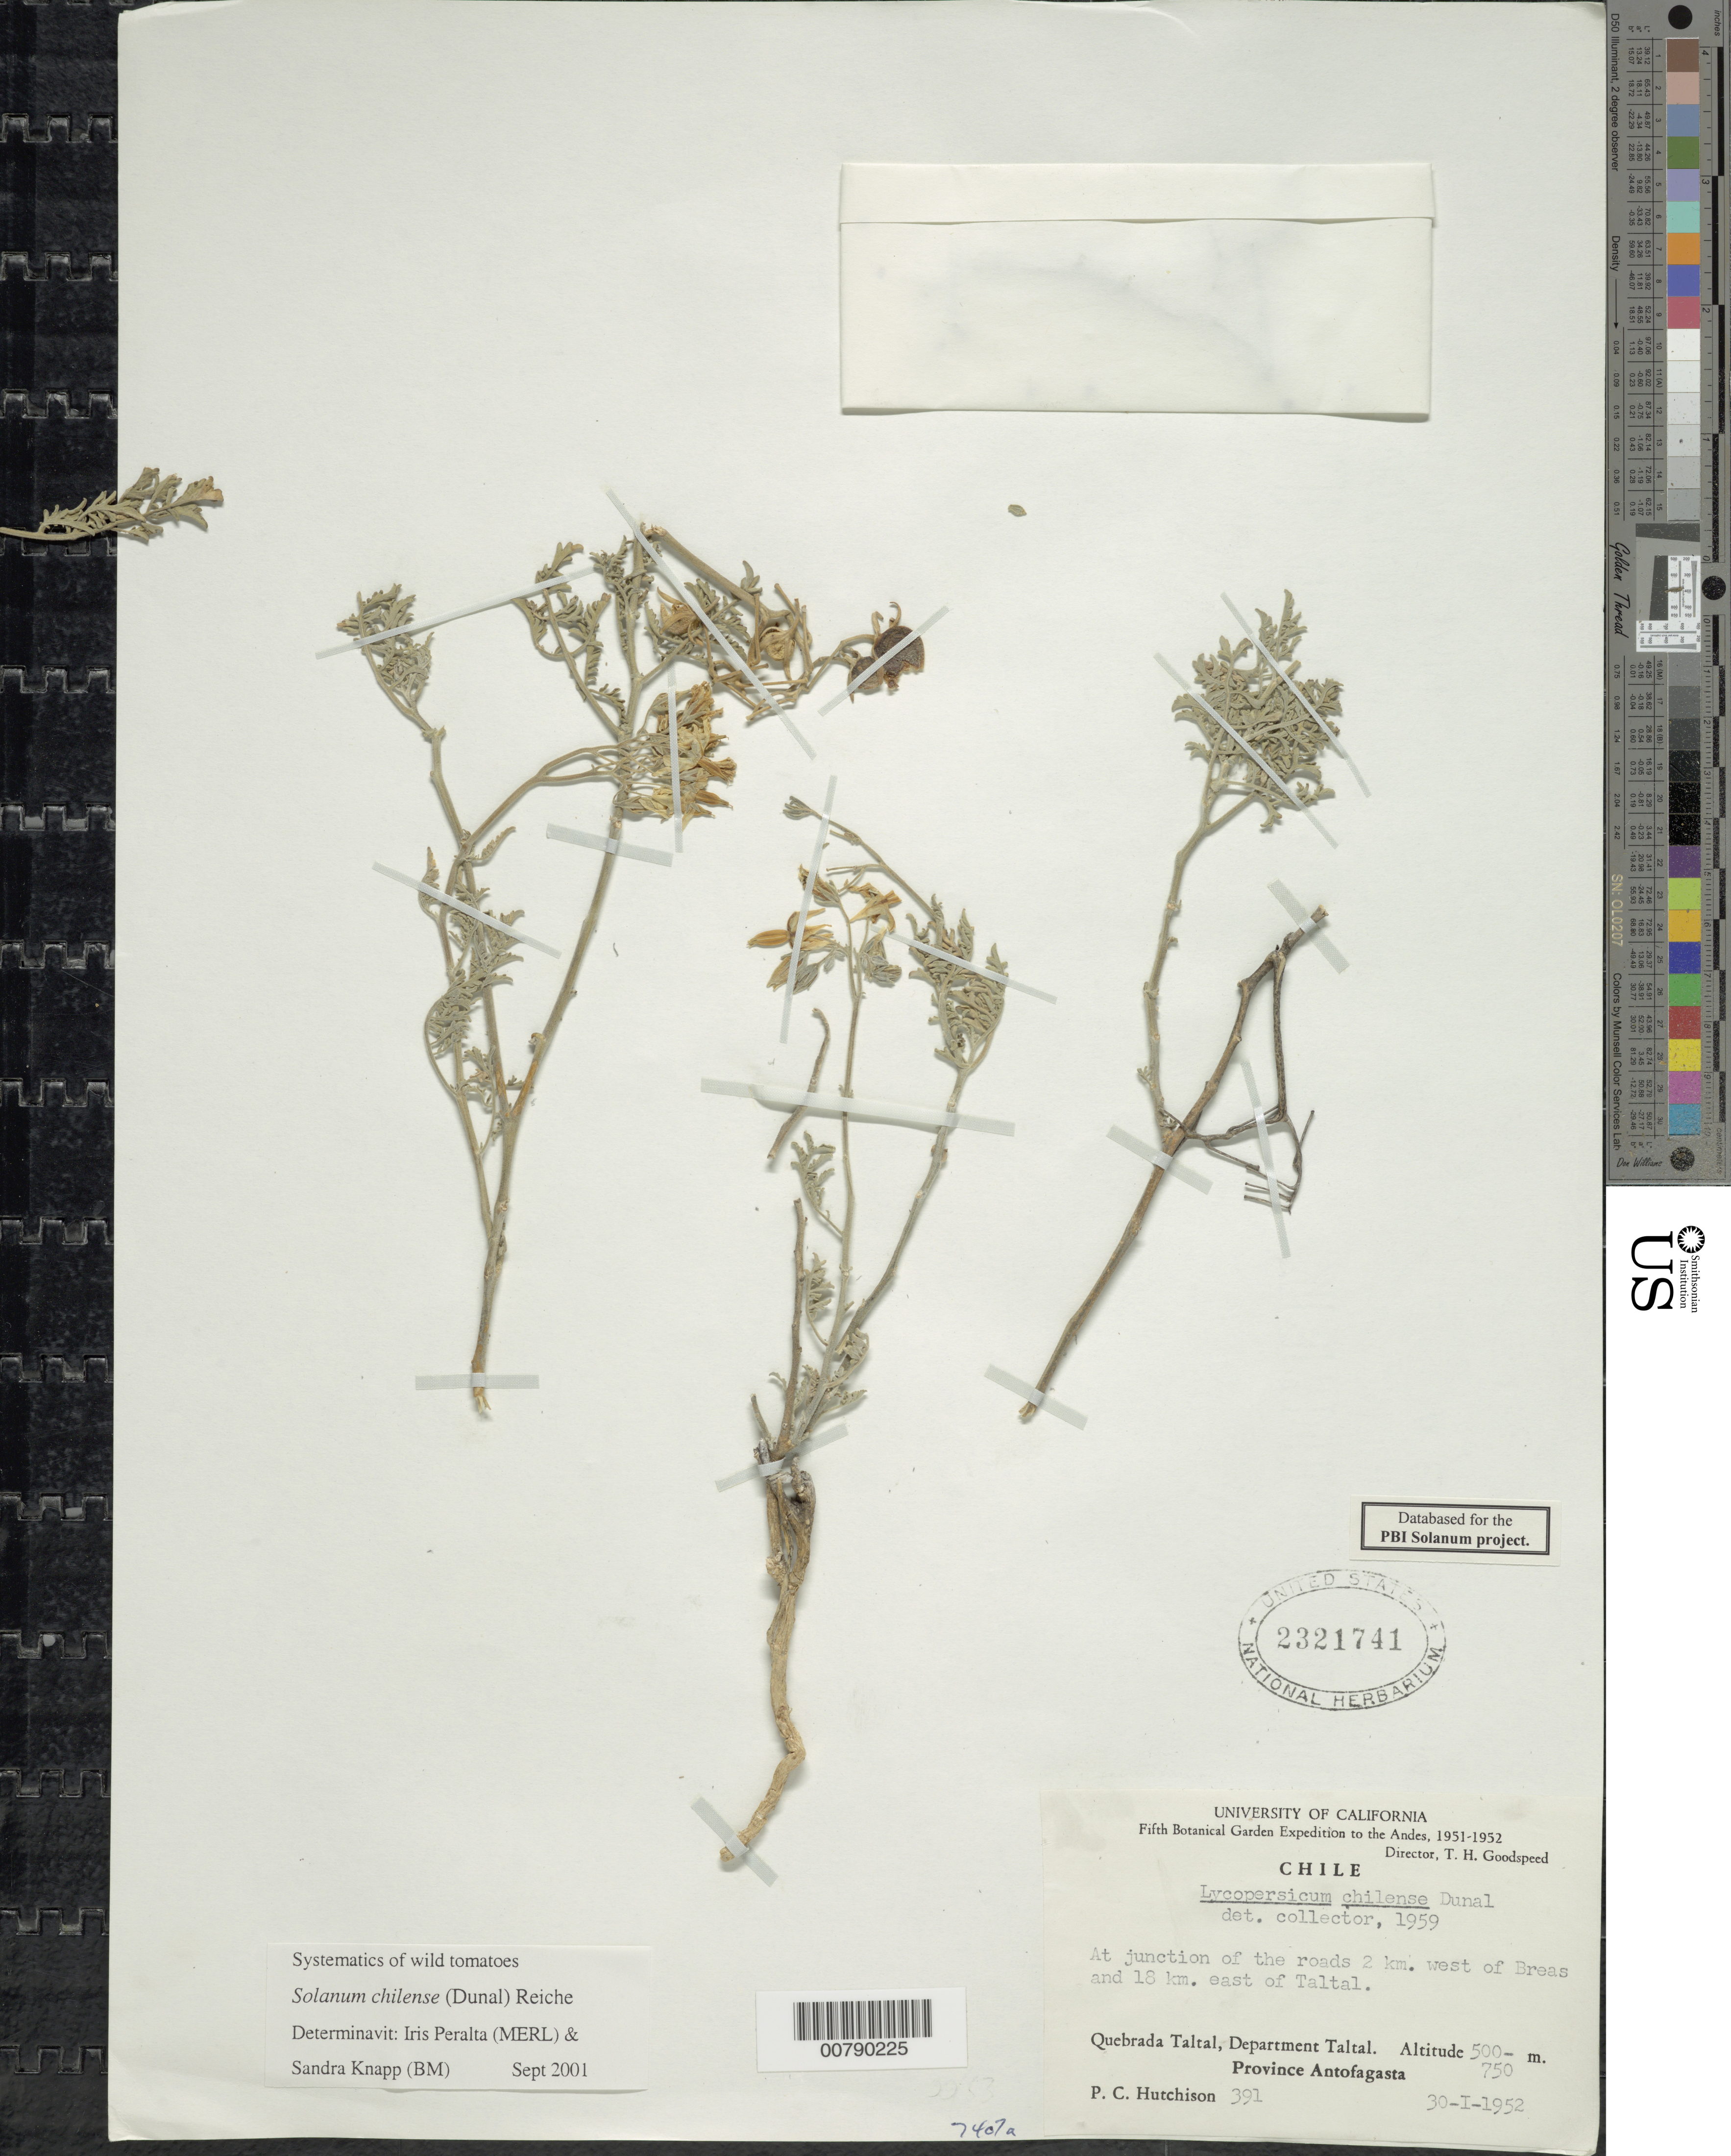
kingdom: Plantae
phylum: Tracheophyta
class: Magnoliopsida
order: Solanales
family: Solanaceae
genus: Solanum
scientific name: Solanum chilense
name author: (Dunal) Reiche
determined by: Peralta, Iris E.; Knapp, S. D.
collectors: P. C. Hutchison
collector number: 391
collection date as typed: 30 Jan 1952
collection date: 1952-01-30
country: Chile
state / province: Antofagasta (II)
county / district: Taltal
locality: Quebrada Taltal, at junction of raods 2 km W of Breas and 18 km E of Taltal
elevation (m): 500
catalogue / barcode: US 2321741